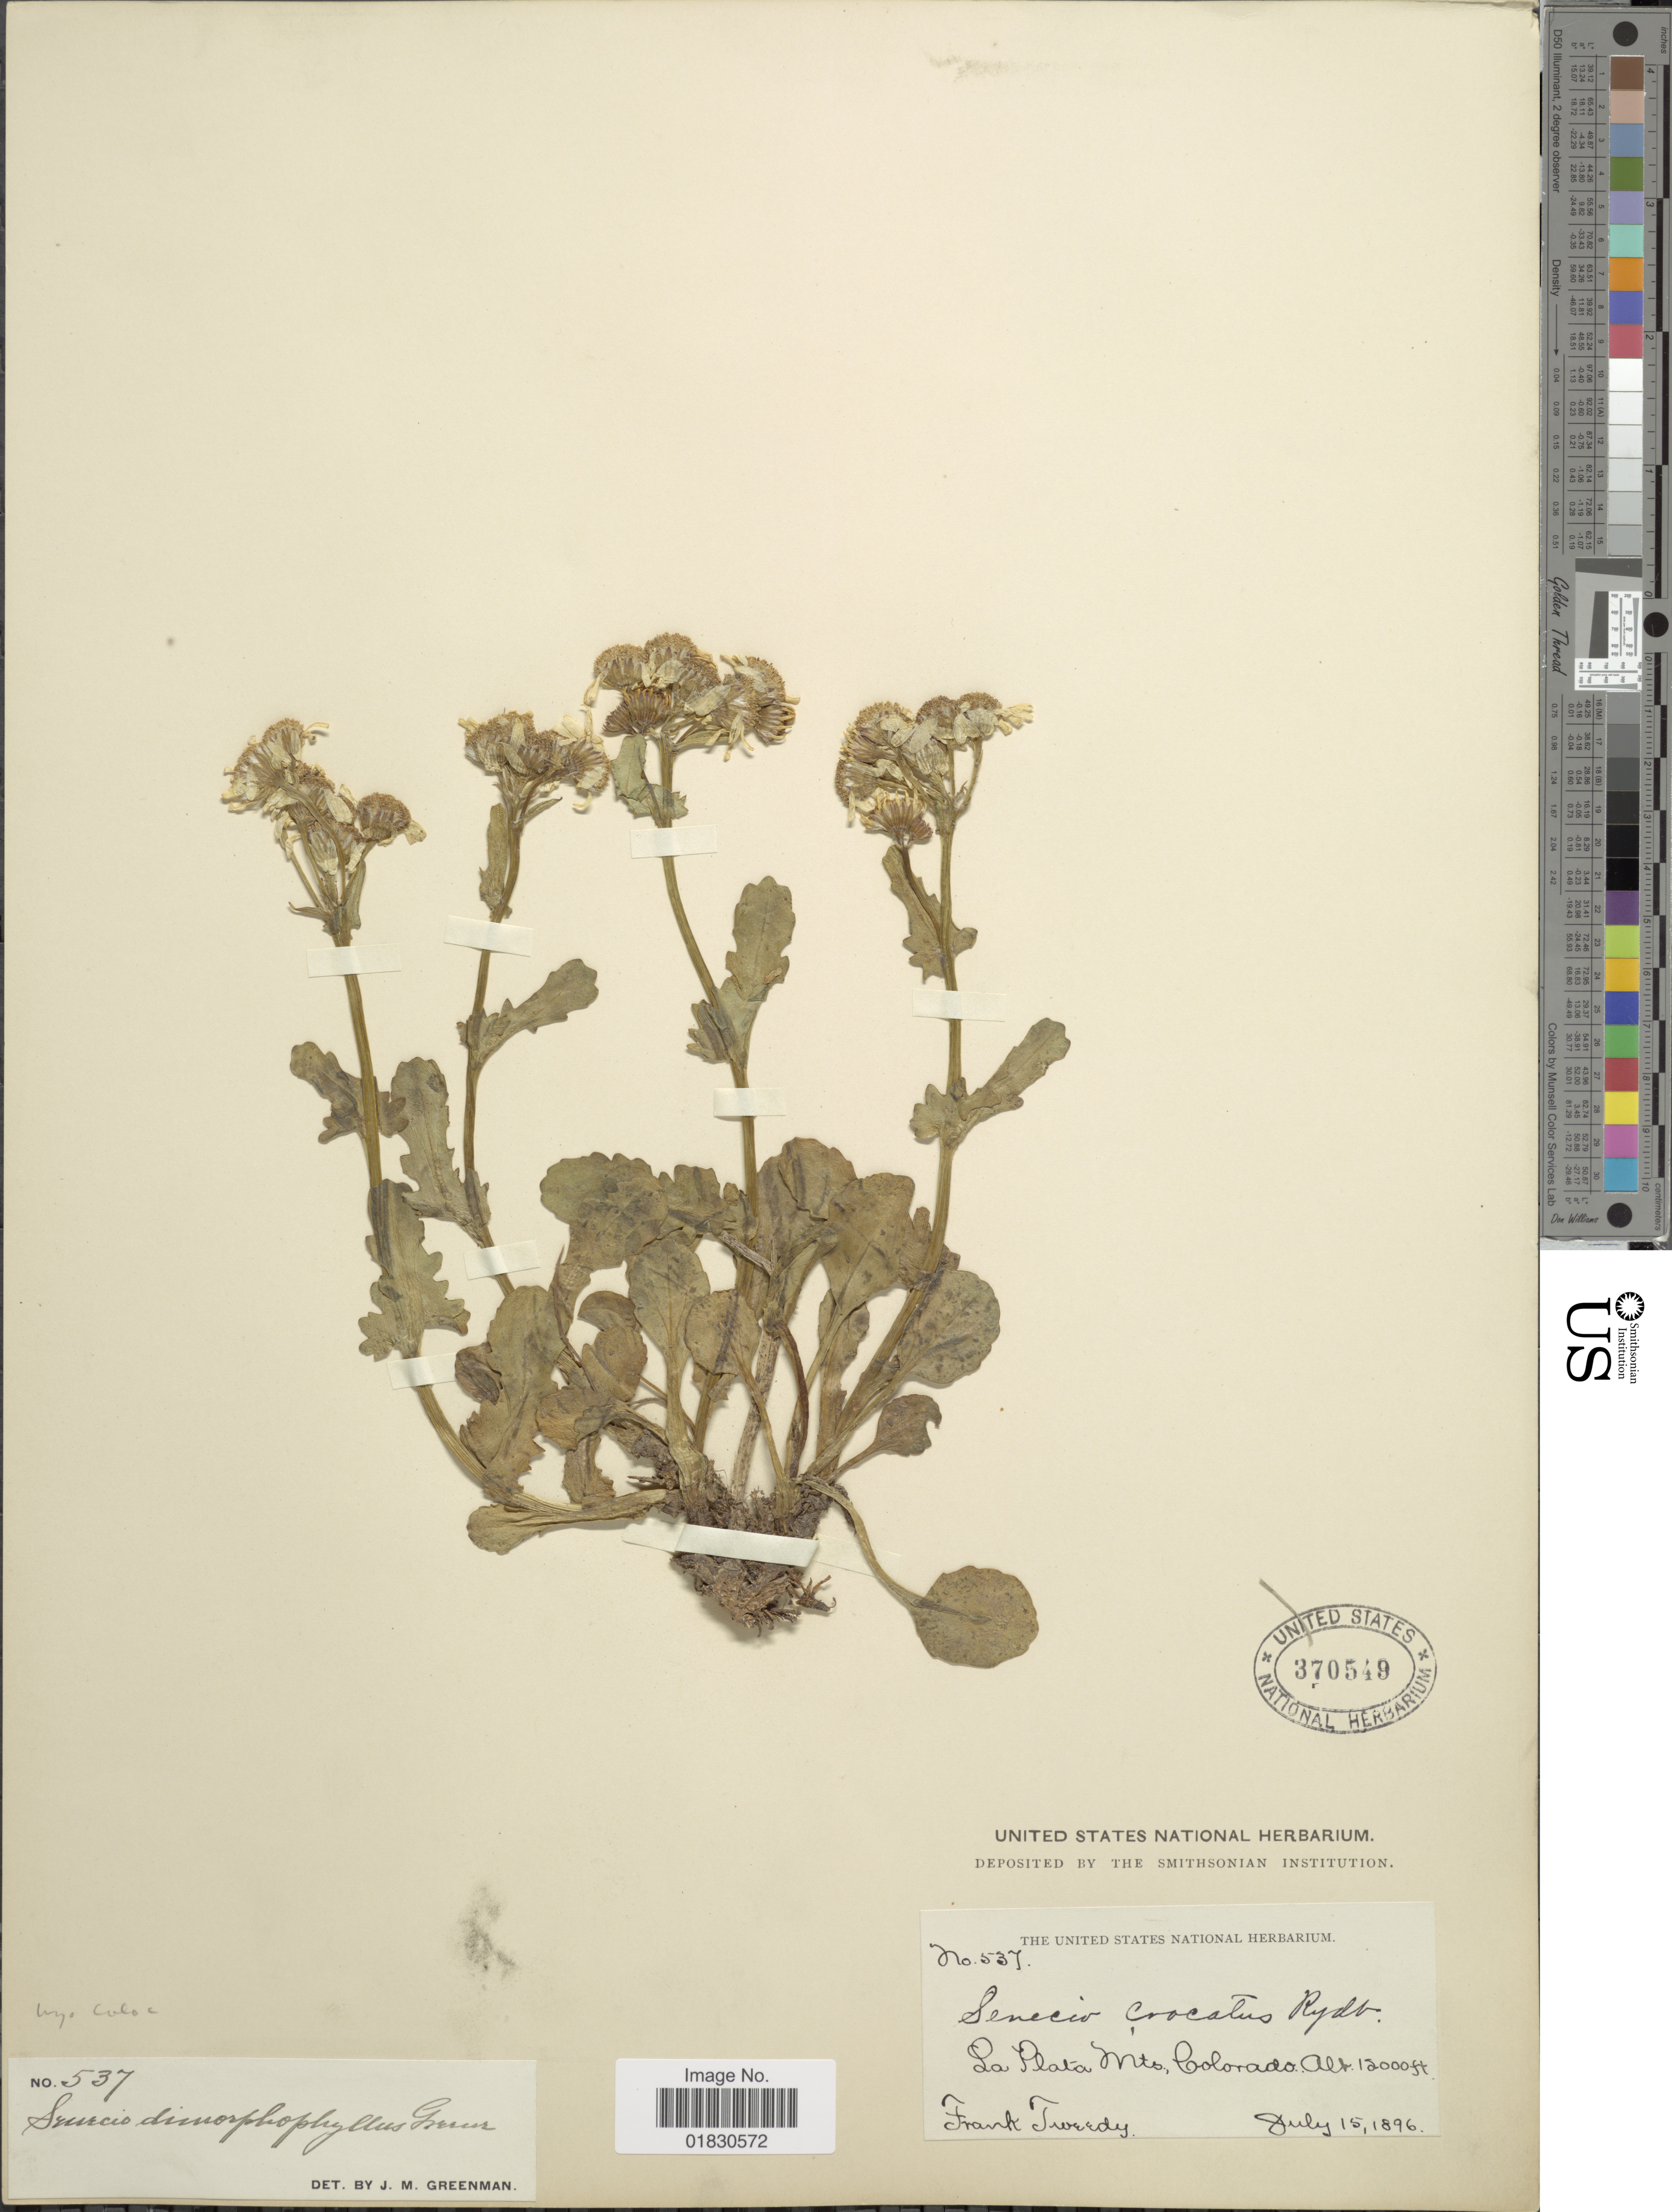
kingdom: Plantae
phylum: Tracheophyta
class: Magnoliopsida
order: Asterales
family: Asteraceae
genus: Packera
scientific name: Packera dimorphophylla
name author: (Greene) W.A. Weber & Á. Löve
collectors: F. Tweedy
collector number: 537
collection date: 1896-07-15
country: United States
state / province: Colorado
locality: La Plata Mts., Colorado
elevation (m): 3658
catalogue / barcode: US 370549